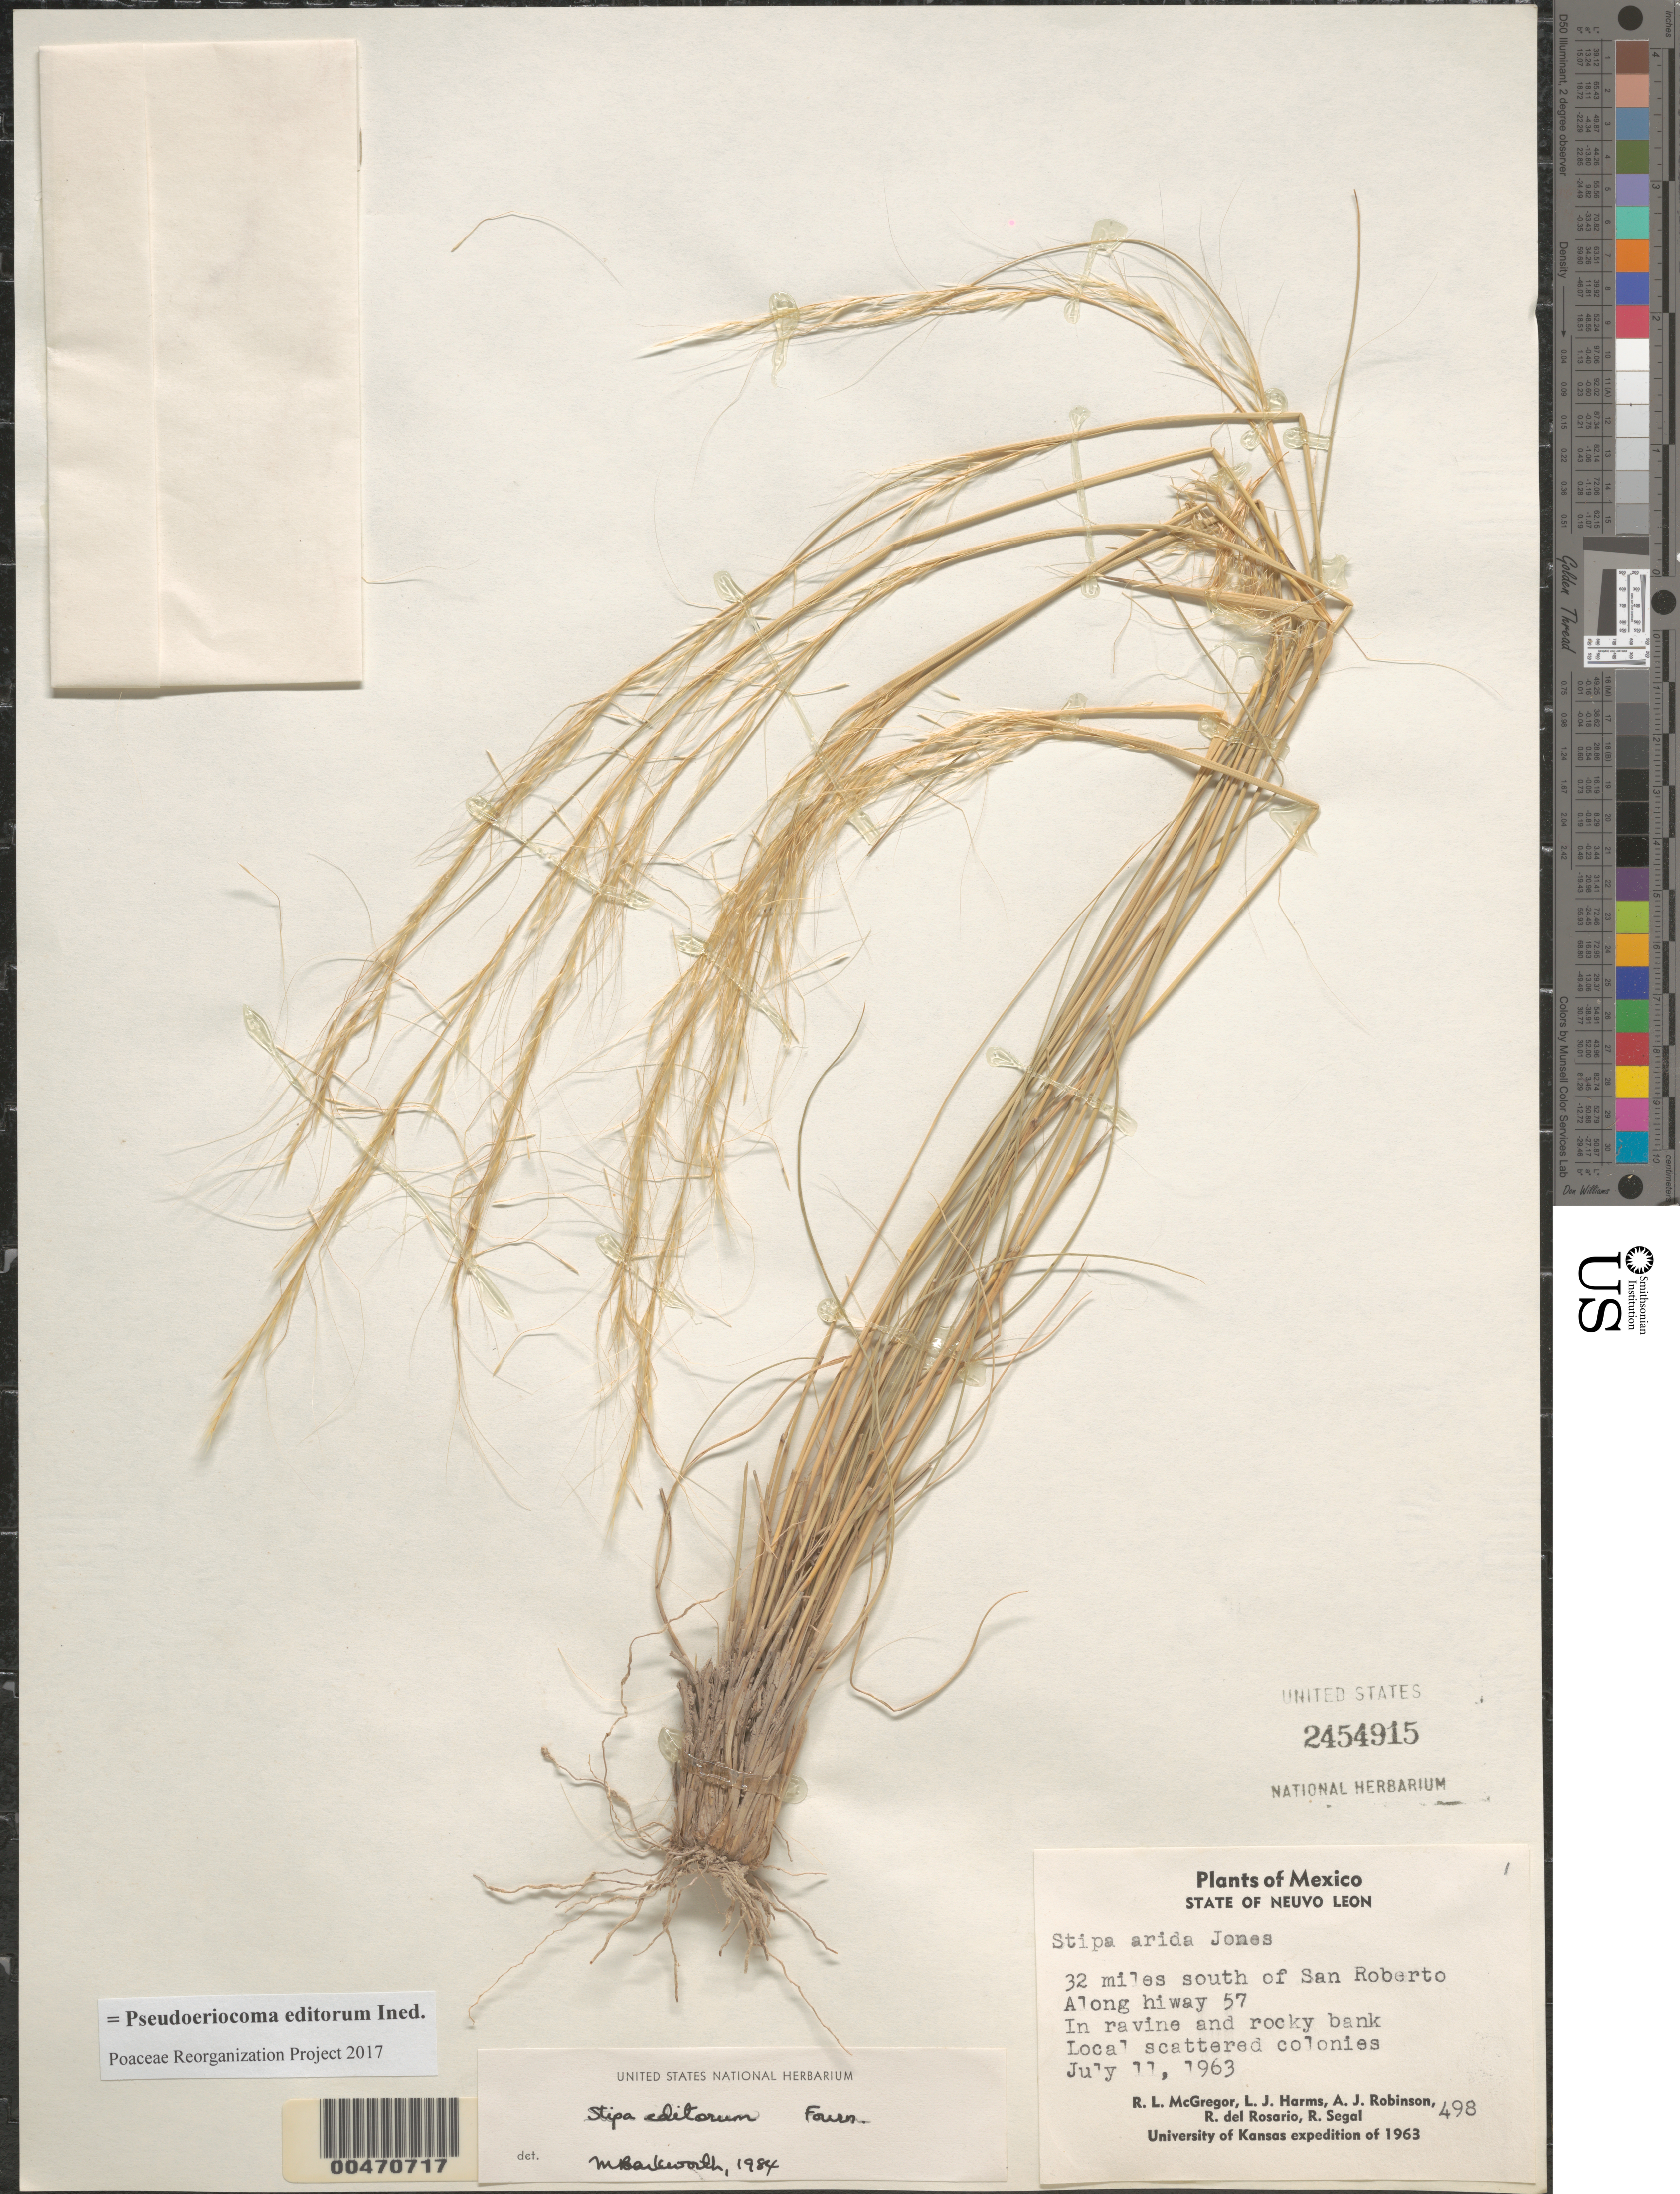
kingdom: Plantae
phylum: Tracheophyta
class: Liliopsida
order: Poales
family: Poaceae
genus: Pseudoeriocoma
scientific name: Pseudoeriocoma editorum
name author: (E. Fourn.) Romasch.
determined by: Poaceae Reorganization Project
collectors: R. McGregor, L. Harms, A. J. Robinson & R. Segal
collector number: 498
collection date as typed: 11 Jul 1963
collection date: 1963-07-11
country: Mexico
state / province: Nuevo León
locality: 32 mi S of San Roberto, along hwy 57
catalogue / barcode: US 2454915